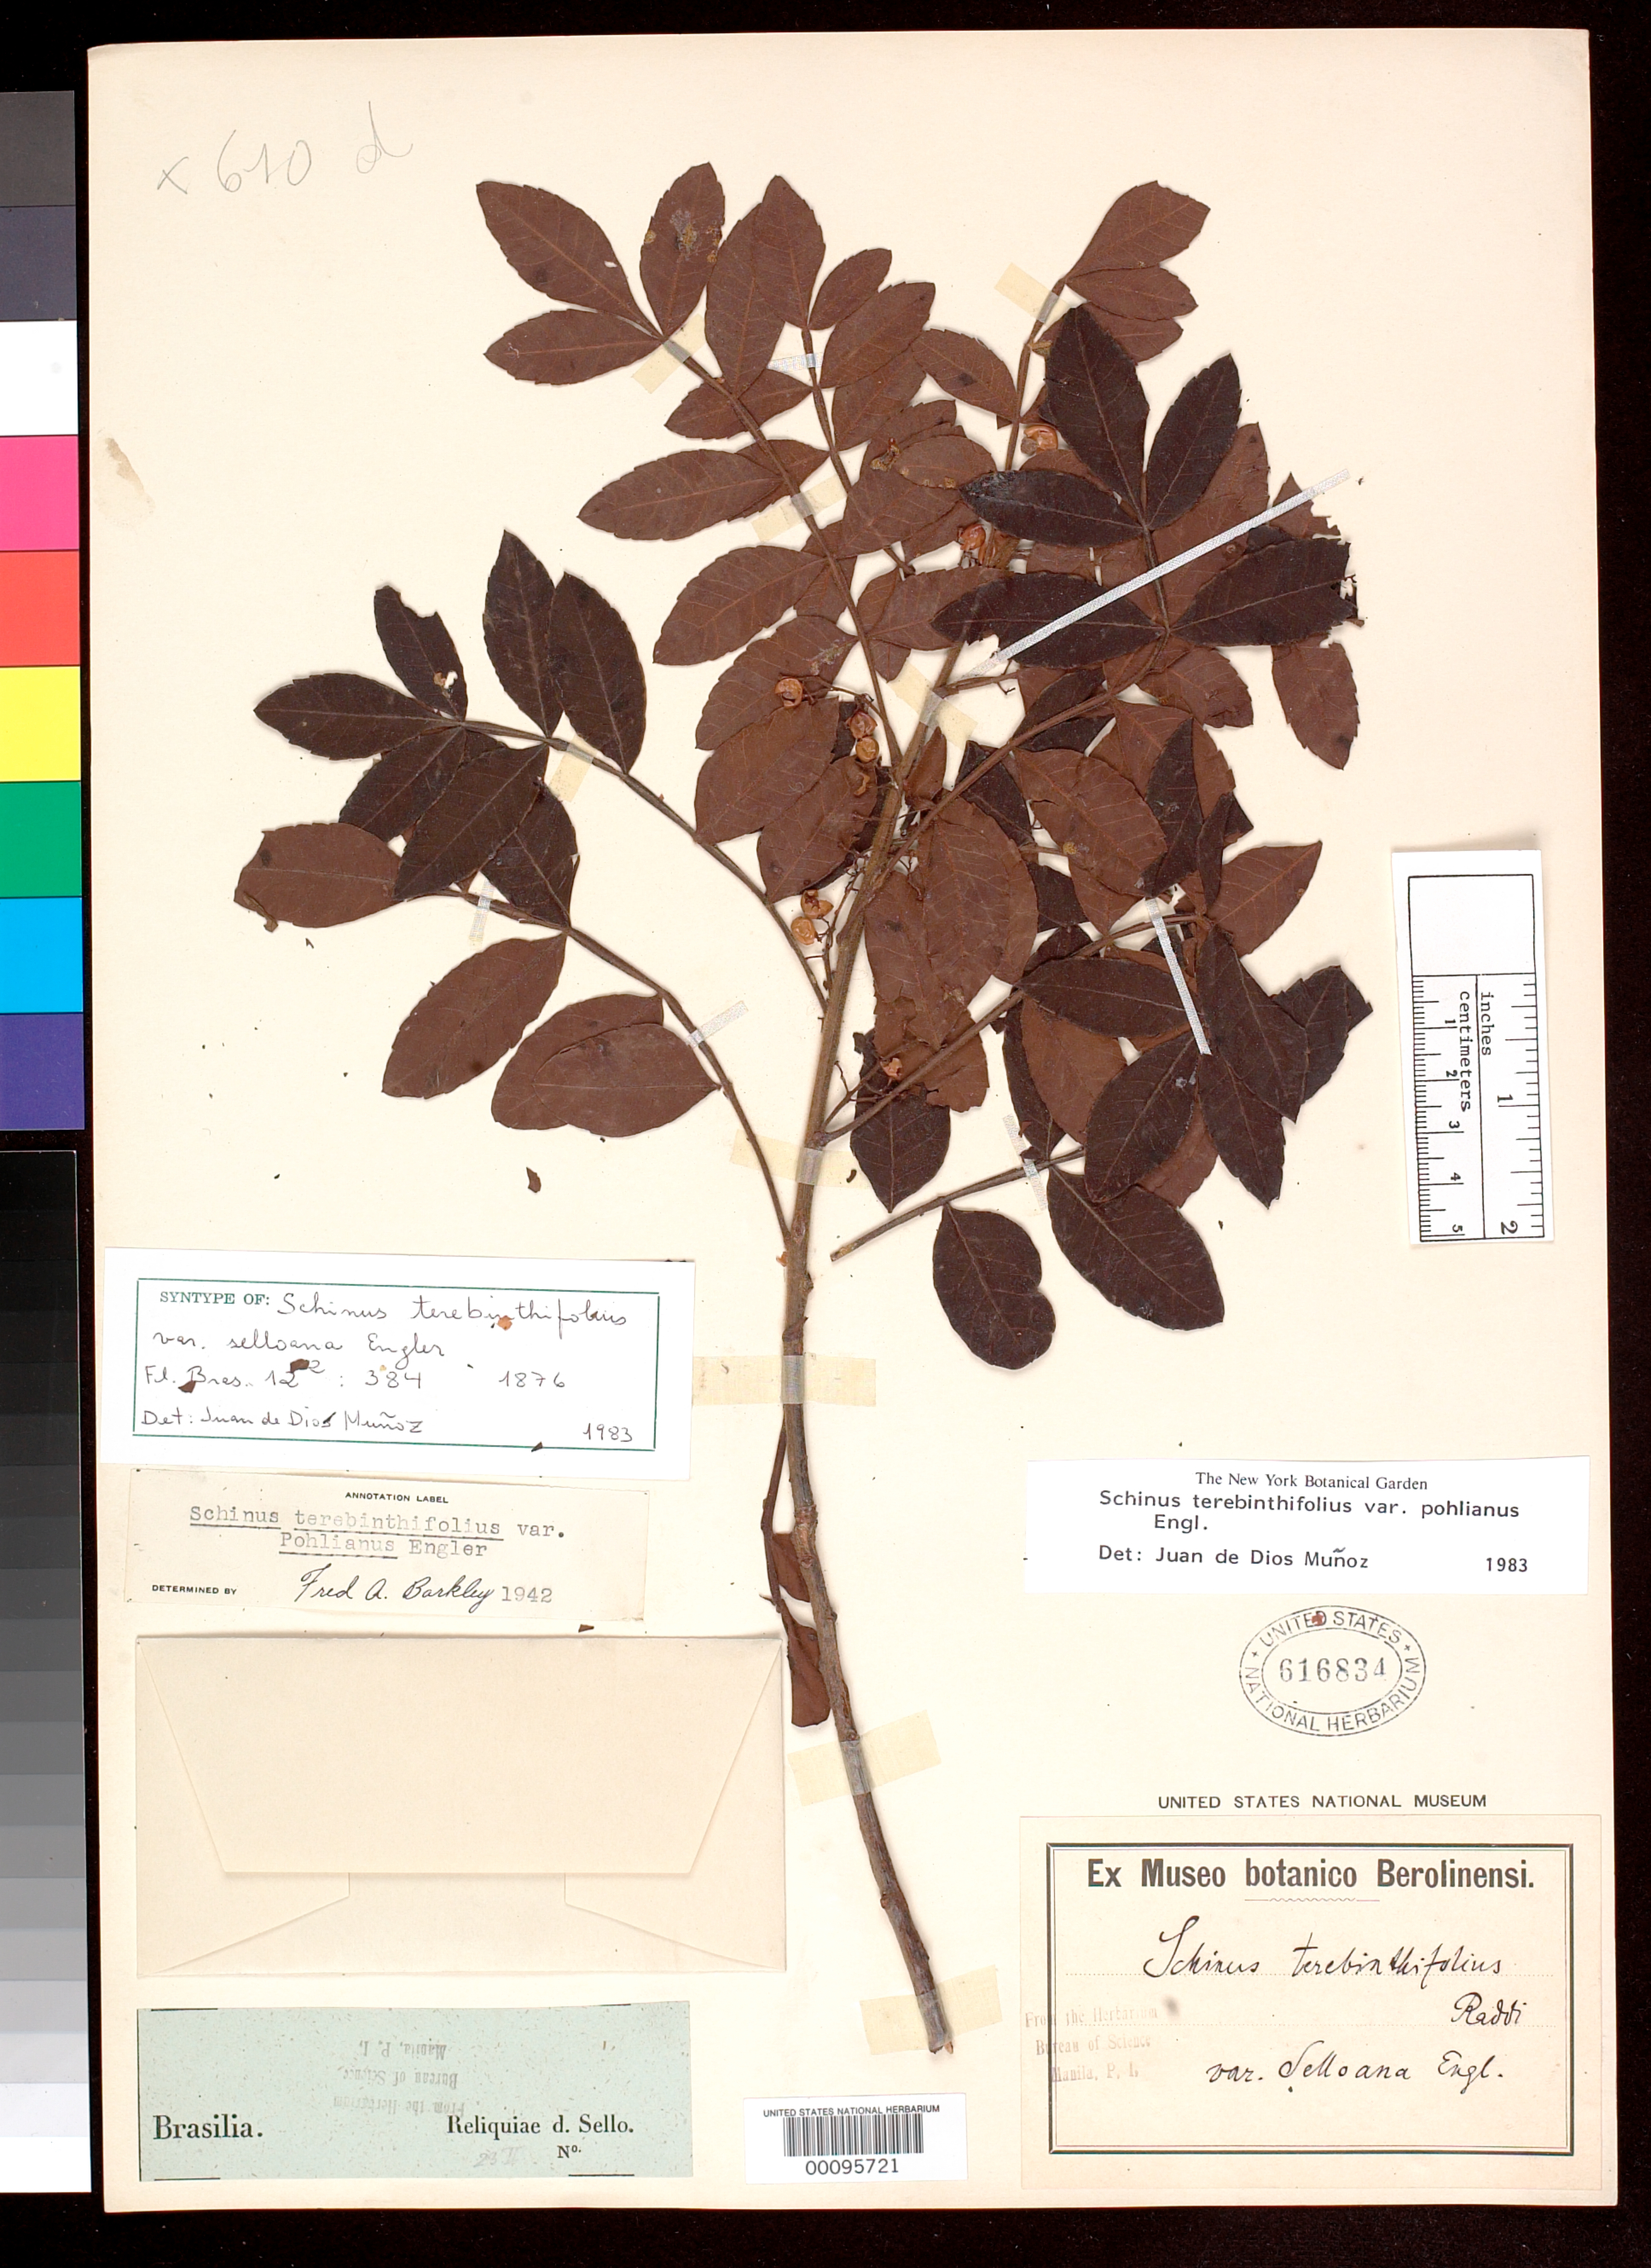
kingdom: Plantae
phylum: Tracheophyta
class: Magnoliopsida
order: Sapindales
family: Anacardiaceae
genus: Schinus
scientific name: Schinus terebinthifolia var. selloana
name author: Engl. in Mart.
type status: Syntype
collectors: F. Sellow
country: Brazil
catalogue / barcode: US 616834